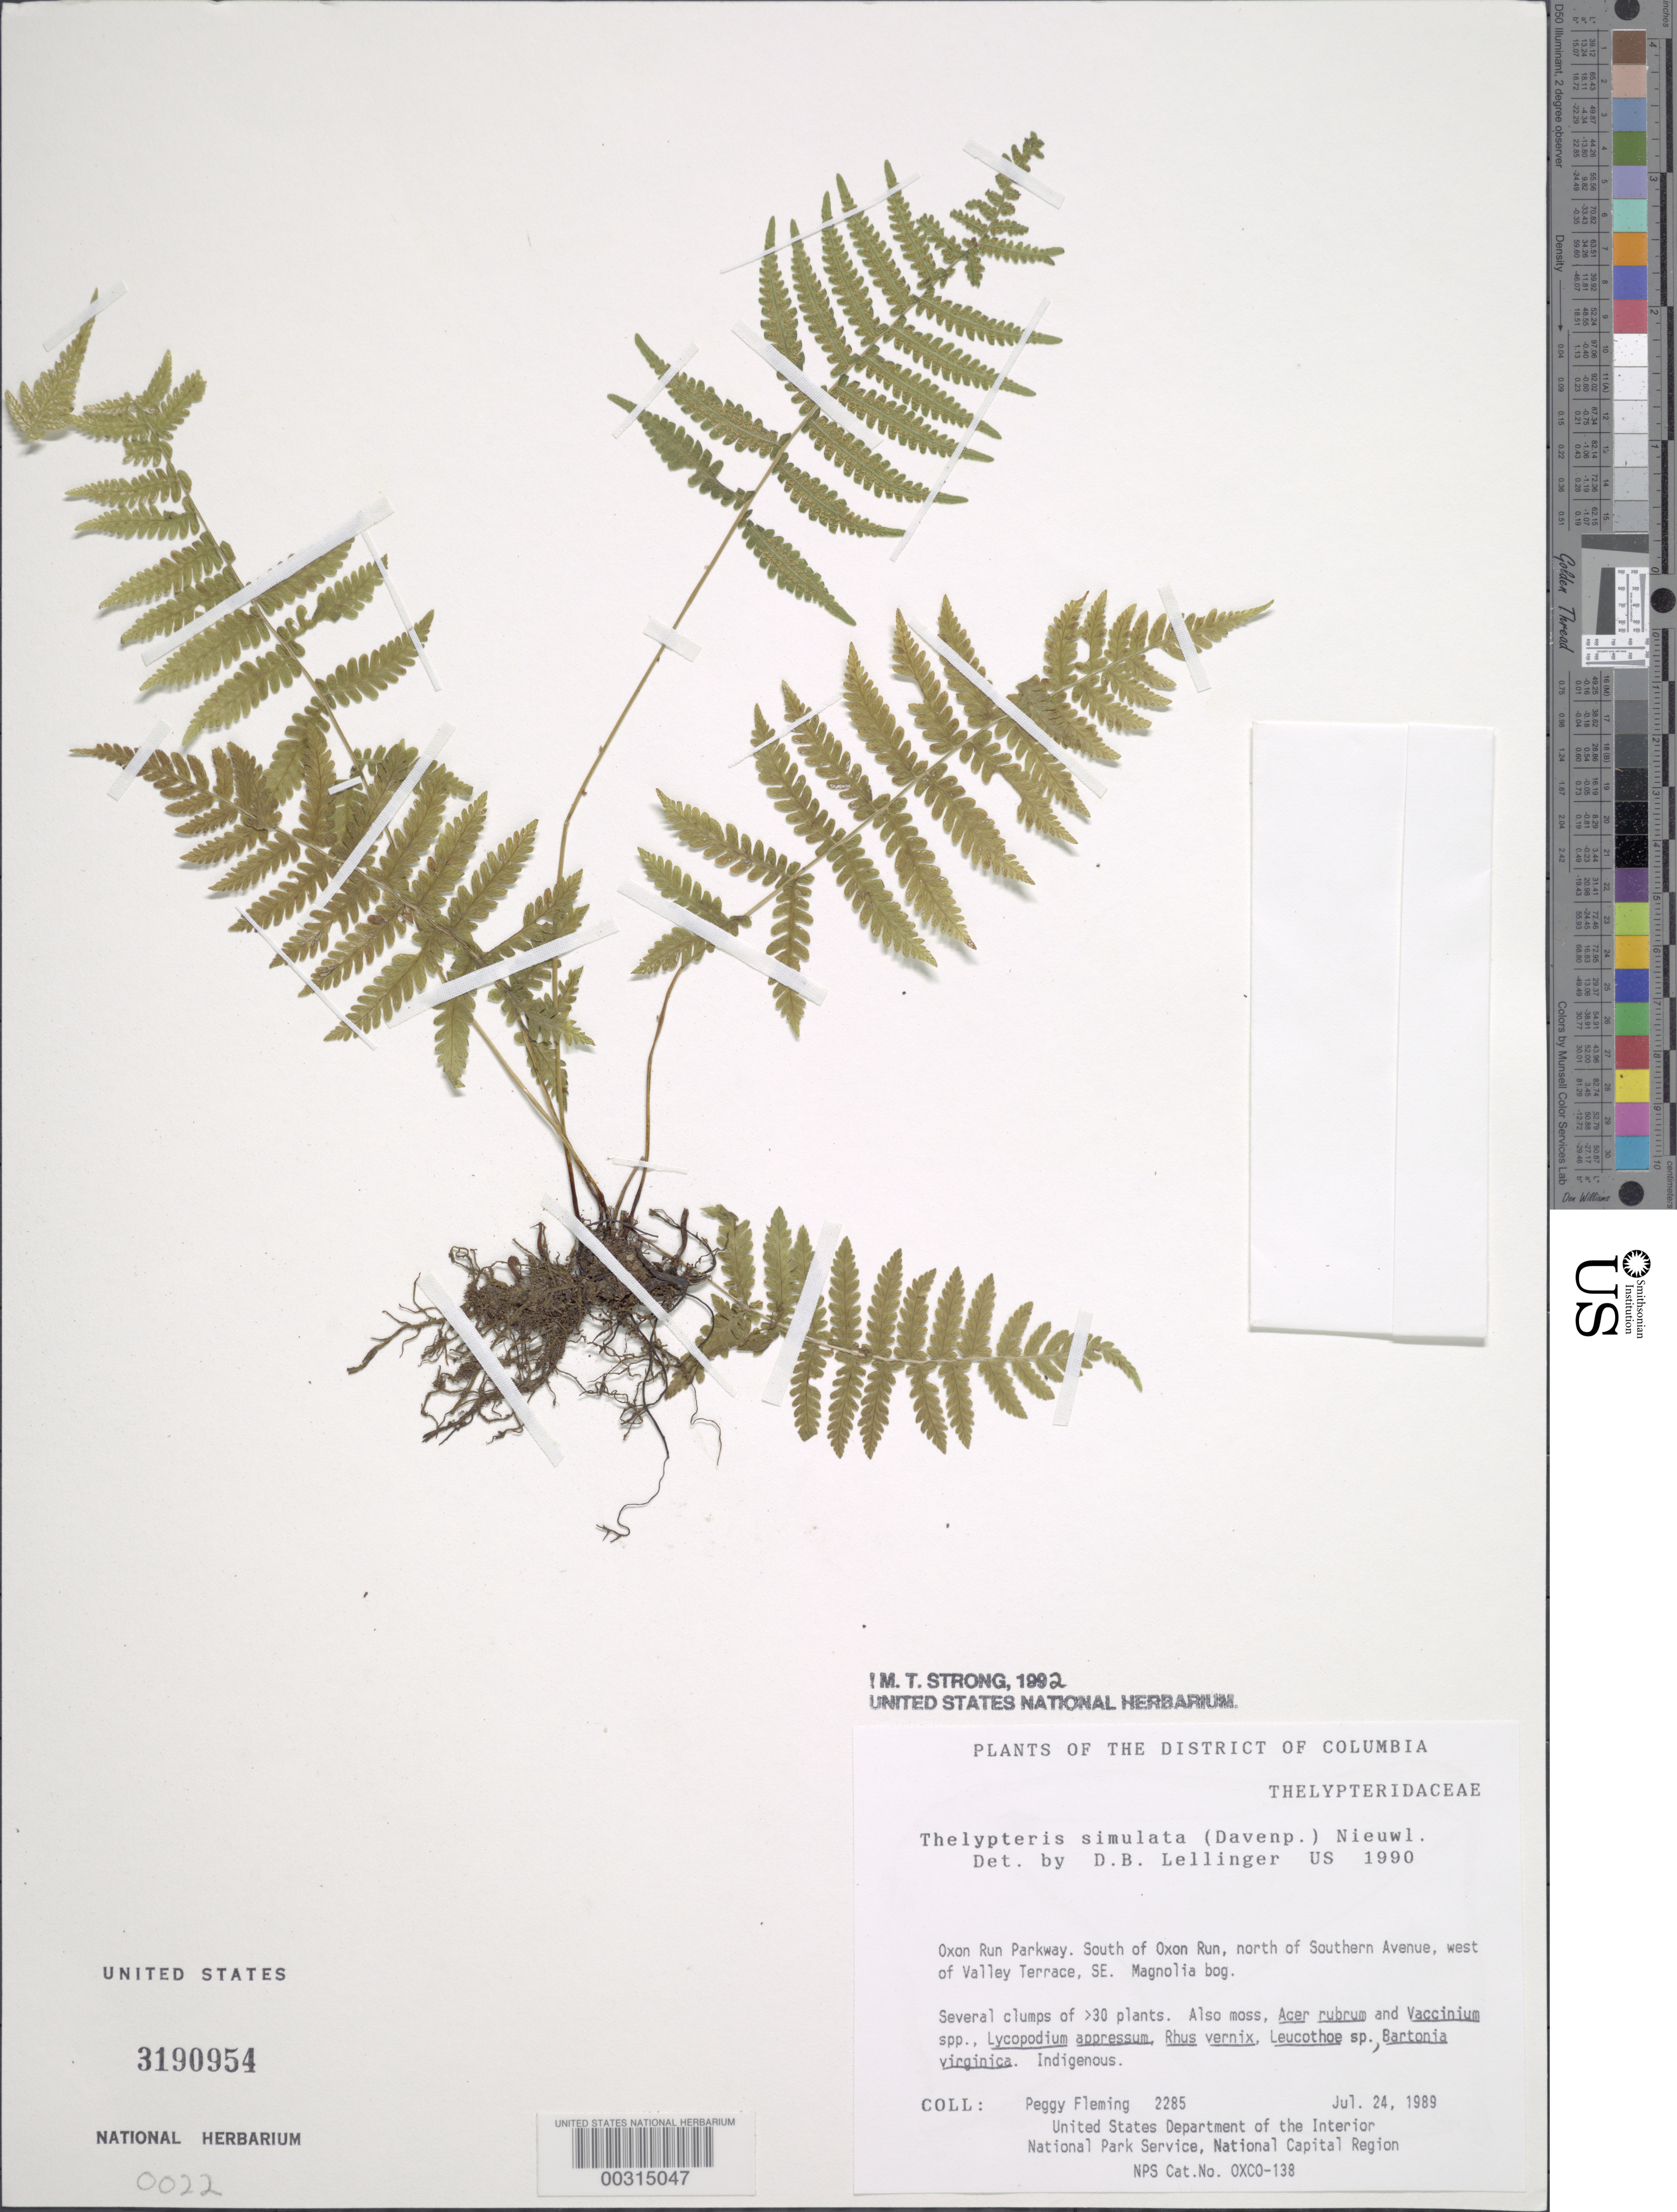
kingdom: Plantae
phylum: Tracheophyta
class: Polypodiopsida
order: Polypodiales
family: Thelypteridaceae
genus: Parathelypteris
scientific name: Parathelypteris simulata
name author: (Davenp.) Holttum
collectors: P. Fleming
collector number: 2285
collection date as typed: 24 Jul 1989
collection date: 1989-07-24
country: United States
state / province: District of Columbia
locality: Oxon Run Parkway, S of Oxon Run, N of Southern Ave. W of Valley Terrace SE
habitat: Magnolia bog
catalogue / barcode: US 3190954